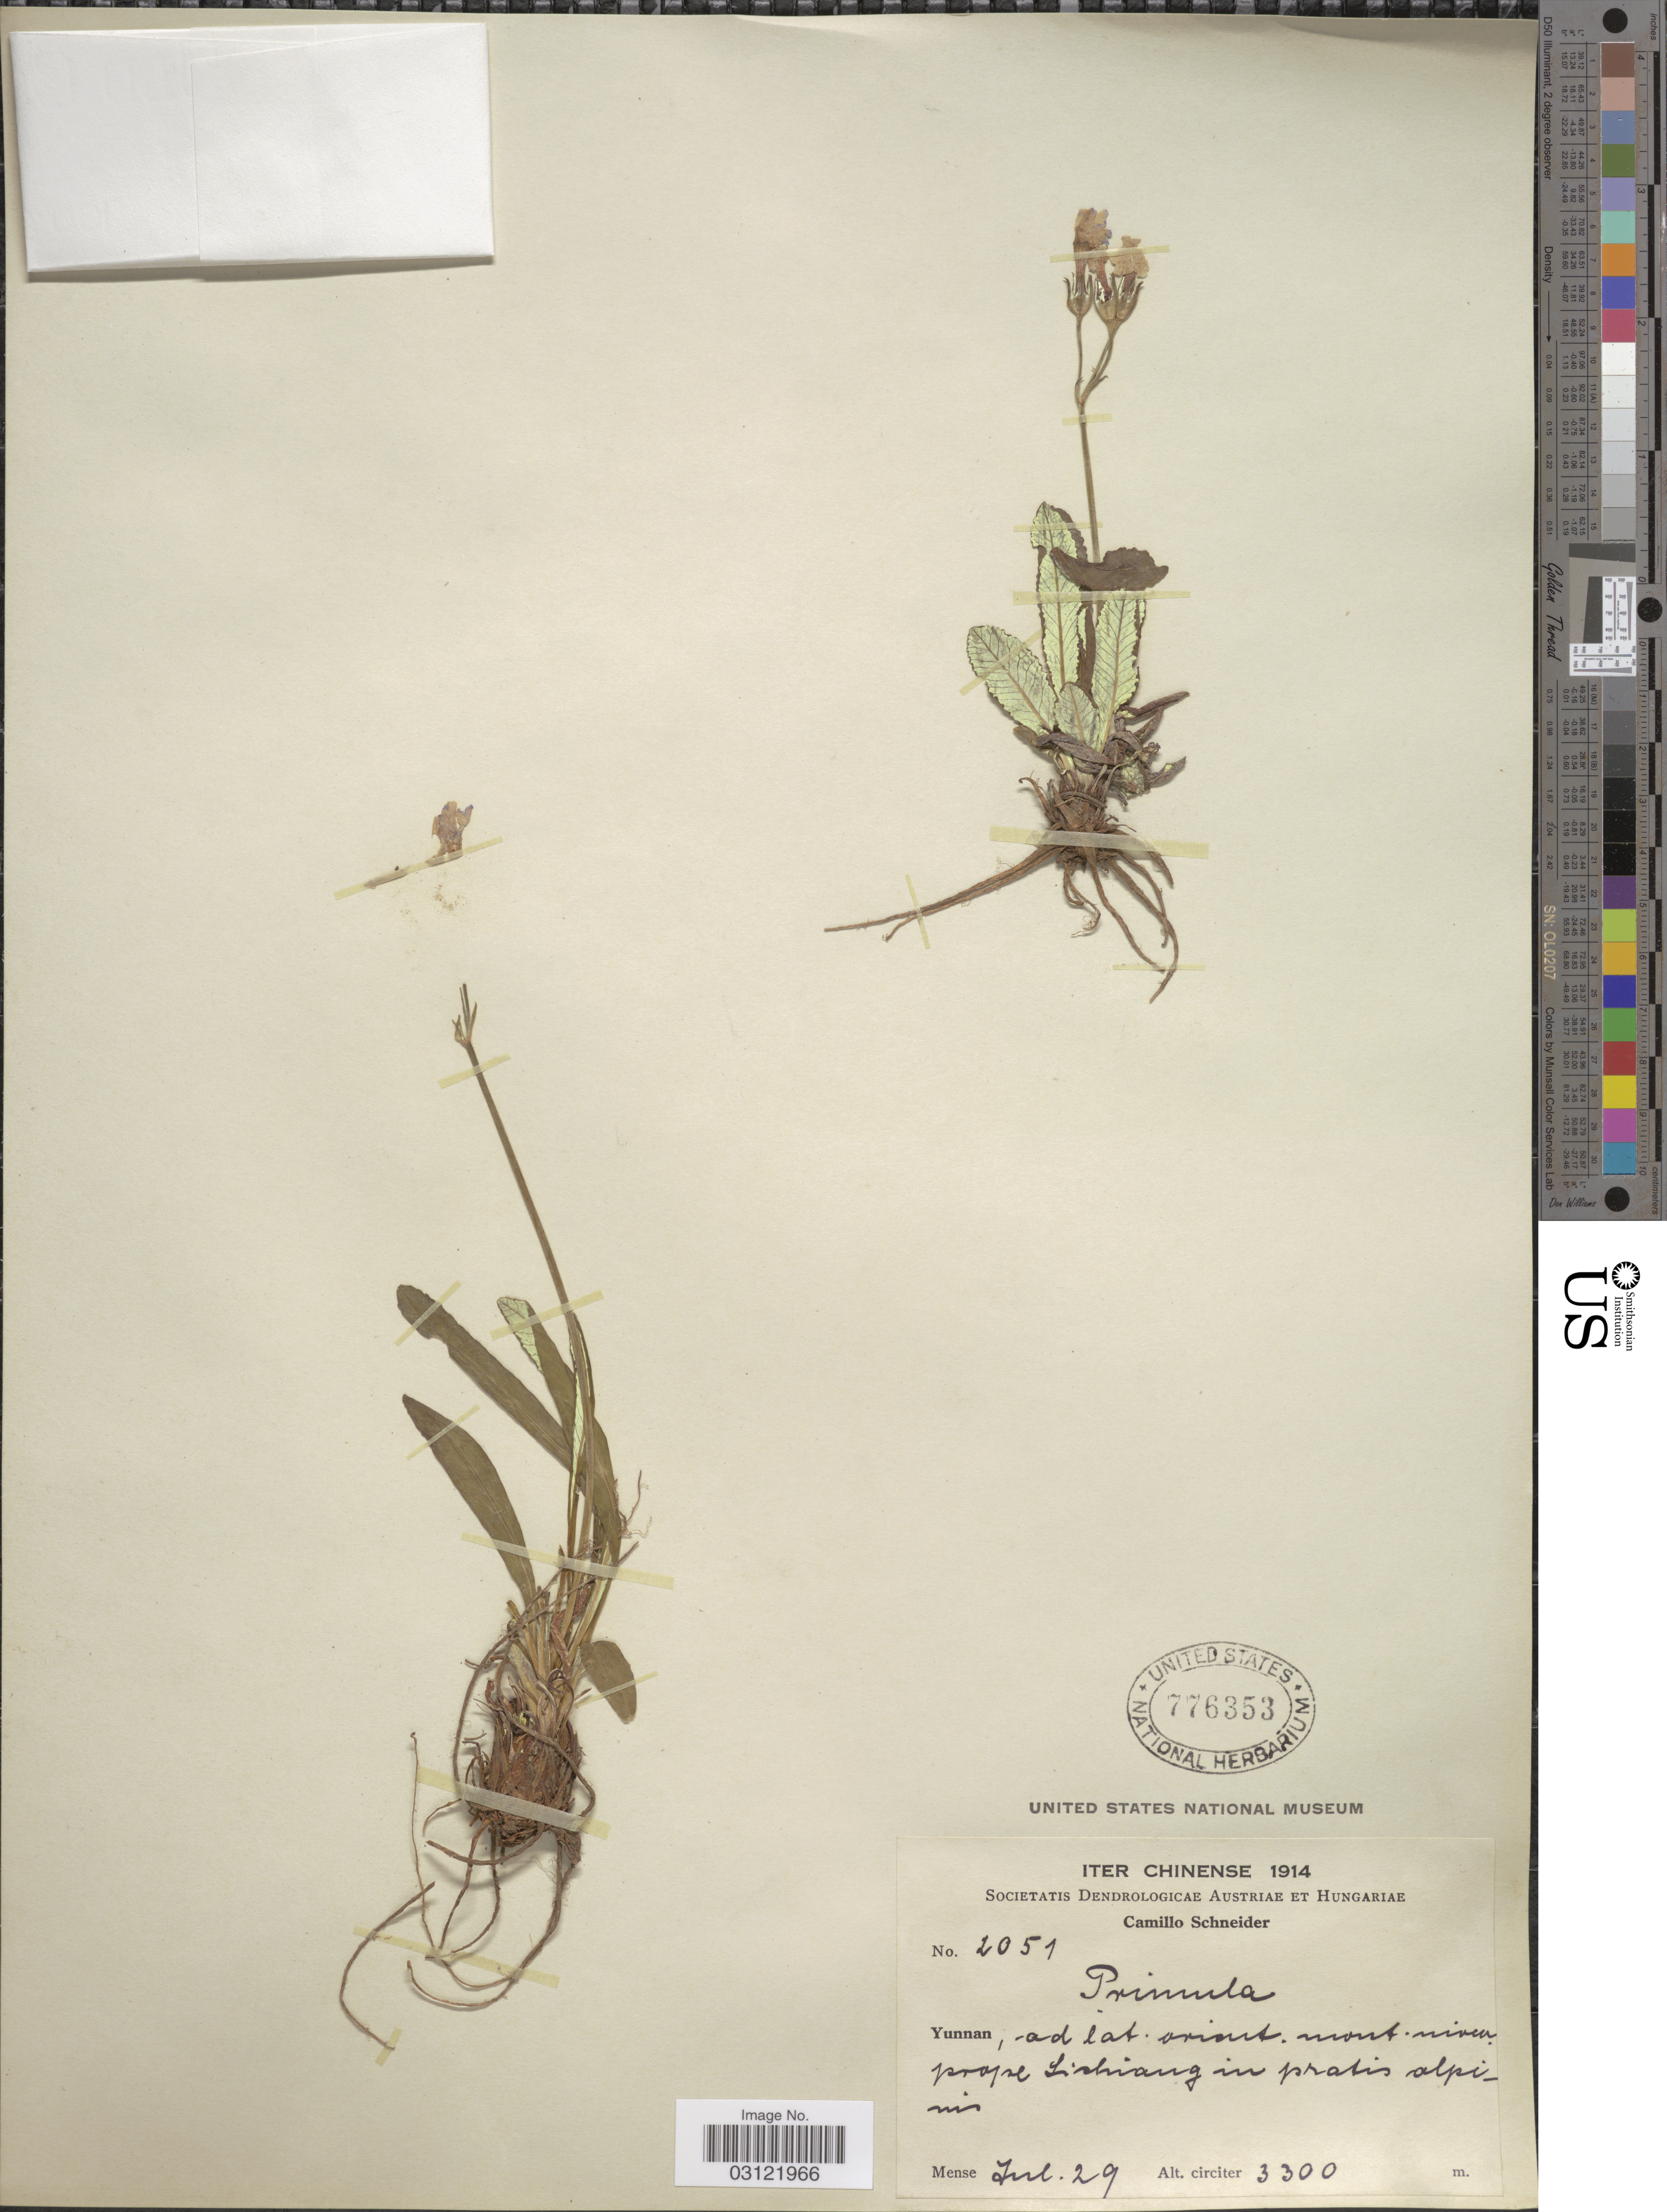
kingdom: Plantae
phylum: Tracheophyta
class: Magnoliopsida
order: Ericales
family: Primulaceae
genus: Primula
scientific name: Primula pulchella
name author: Franch.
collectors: C. K. Schneider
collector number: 2051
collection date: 1914-07-29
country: China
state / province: Yunnan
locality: Ad lat. orient. mont. river. prope Lishiang in pratis alpinis.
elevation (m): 3300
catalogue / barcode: US 776353